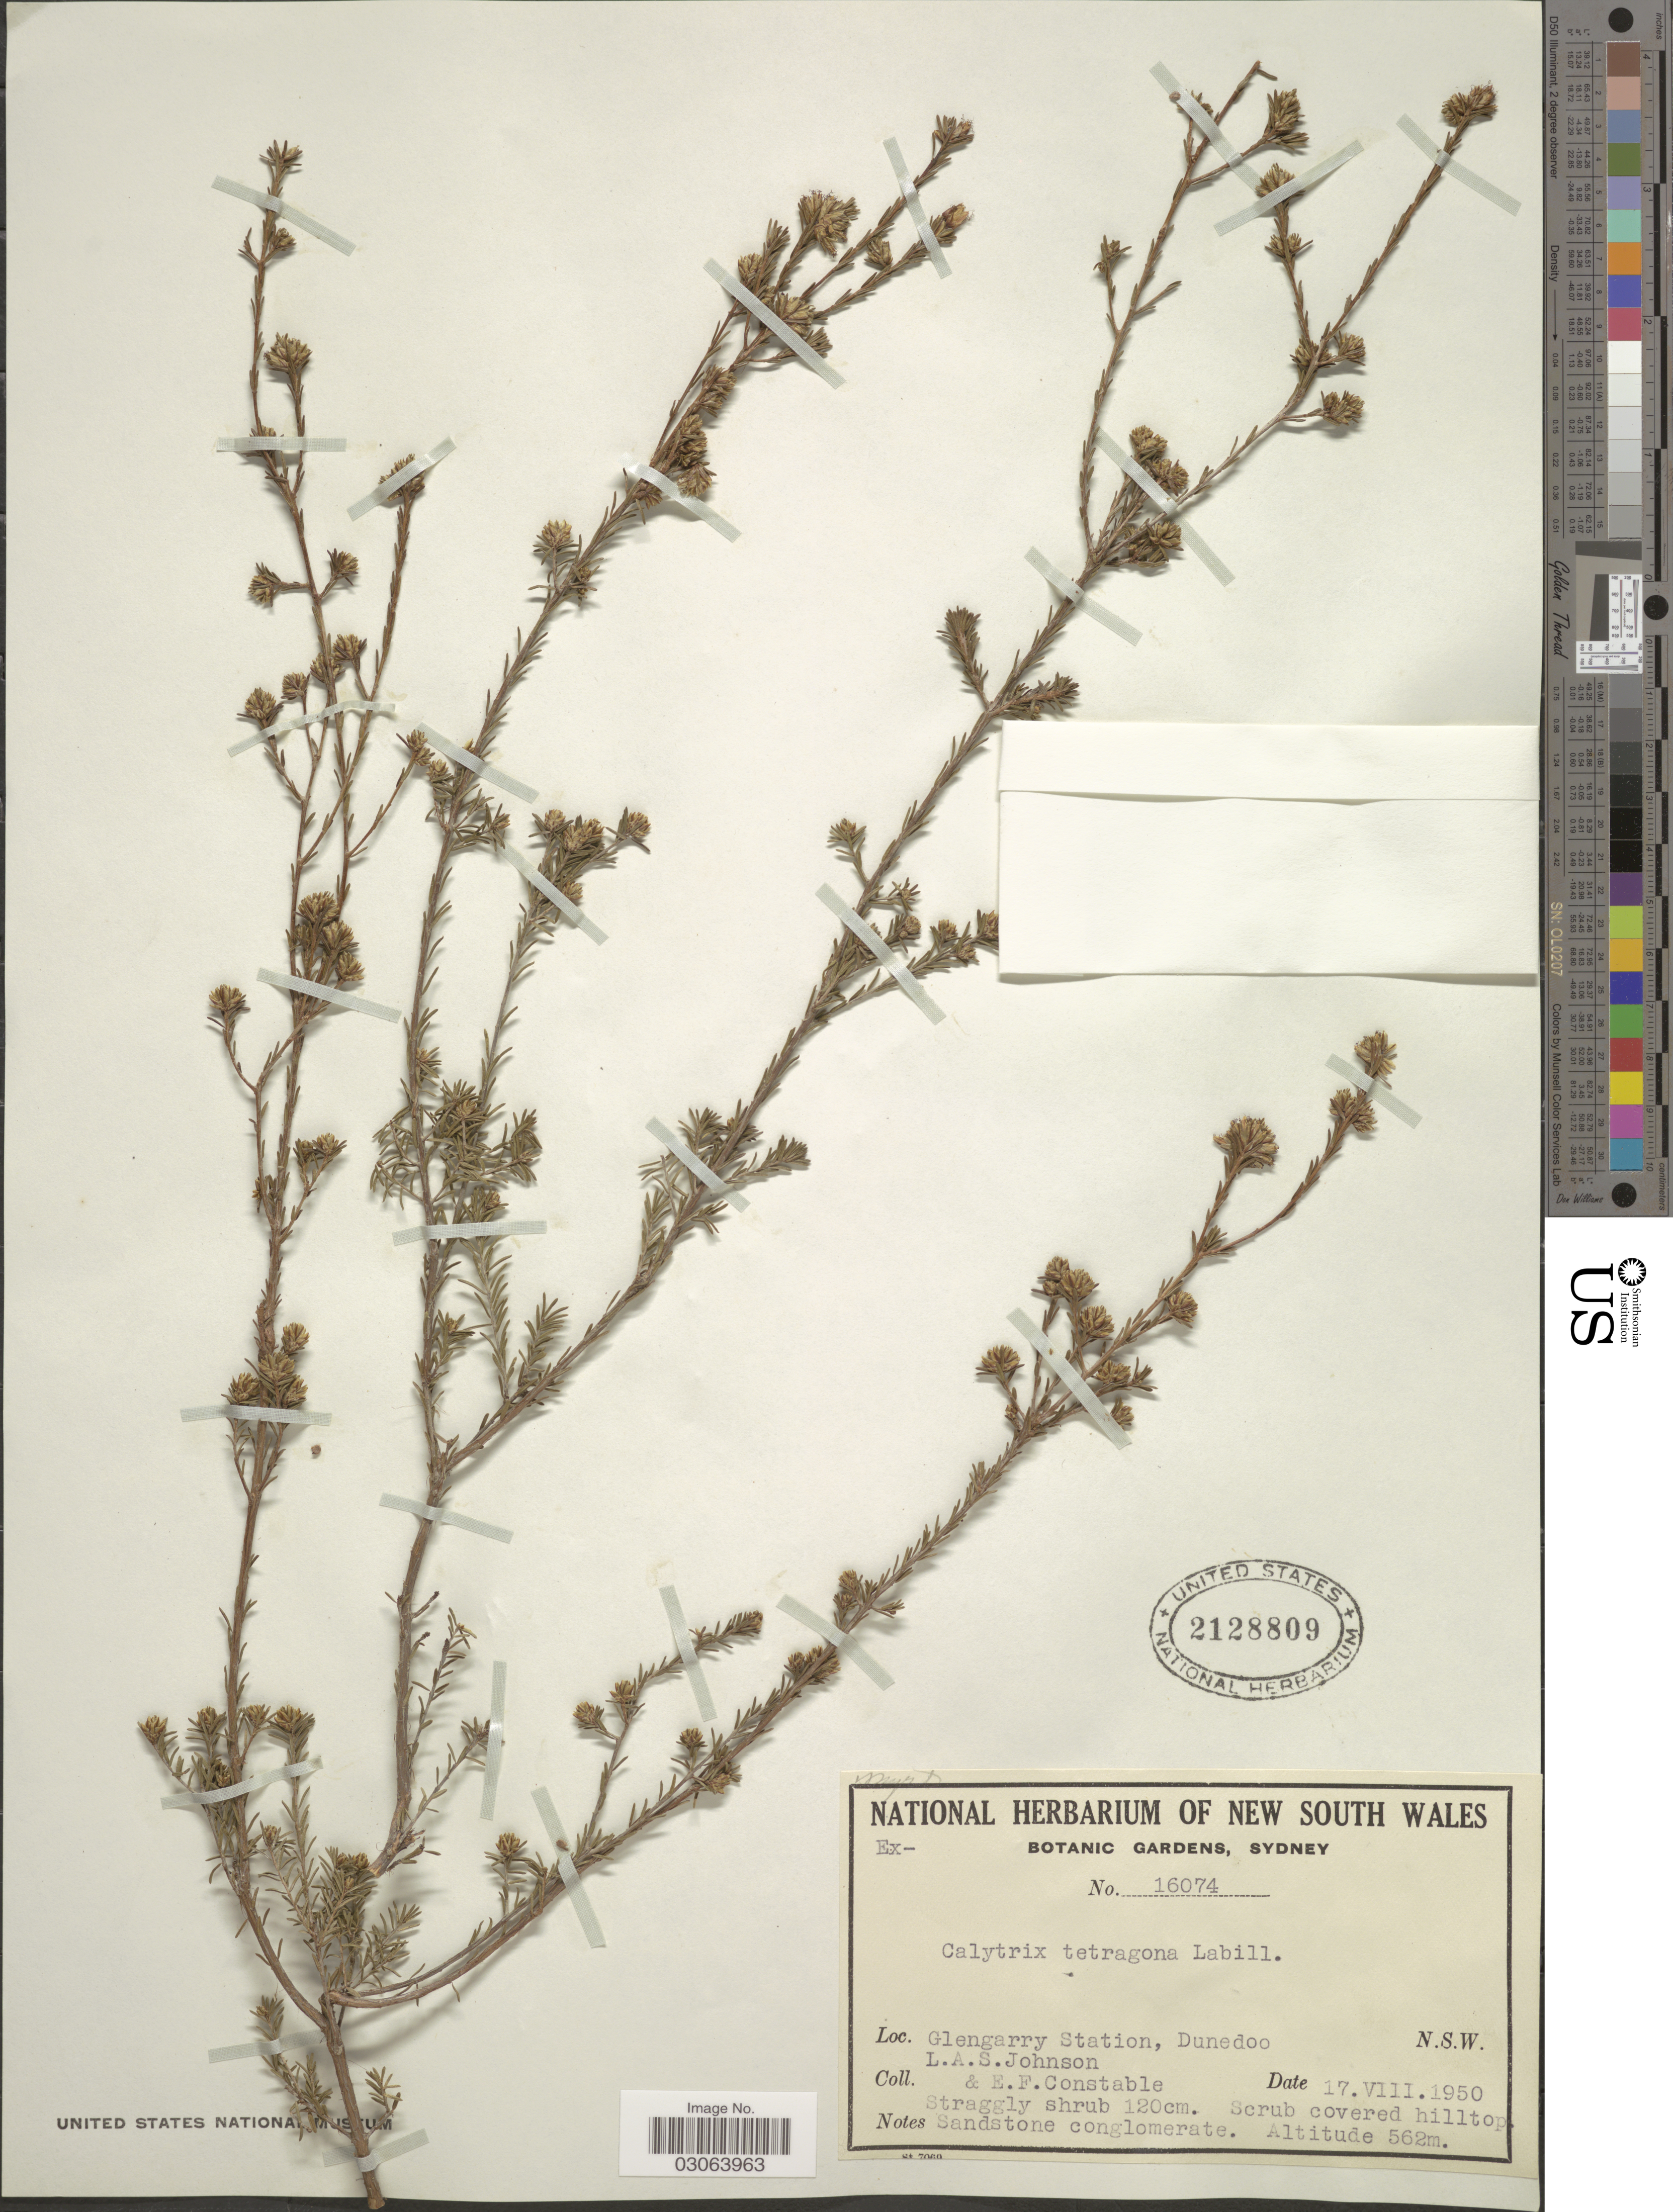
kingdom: Plantae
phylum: Tracheophyta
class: Magnoliopsida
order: Myrtales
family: Myrtaceae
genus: Calytrix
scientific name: Calytrix tetragona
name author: Labill.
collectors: L. A. S. Johnson & E. F. Constable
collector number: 16074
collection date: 1950-08-17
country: Australia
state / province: New South Wales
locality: Glengarry Station, Dunedoo.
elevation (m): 562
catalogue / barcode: US 2128809